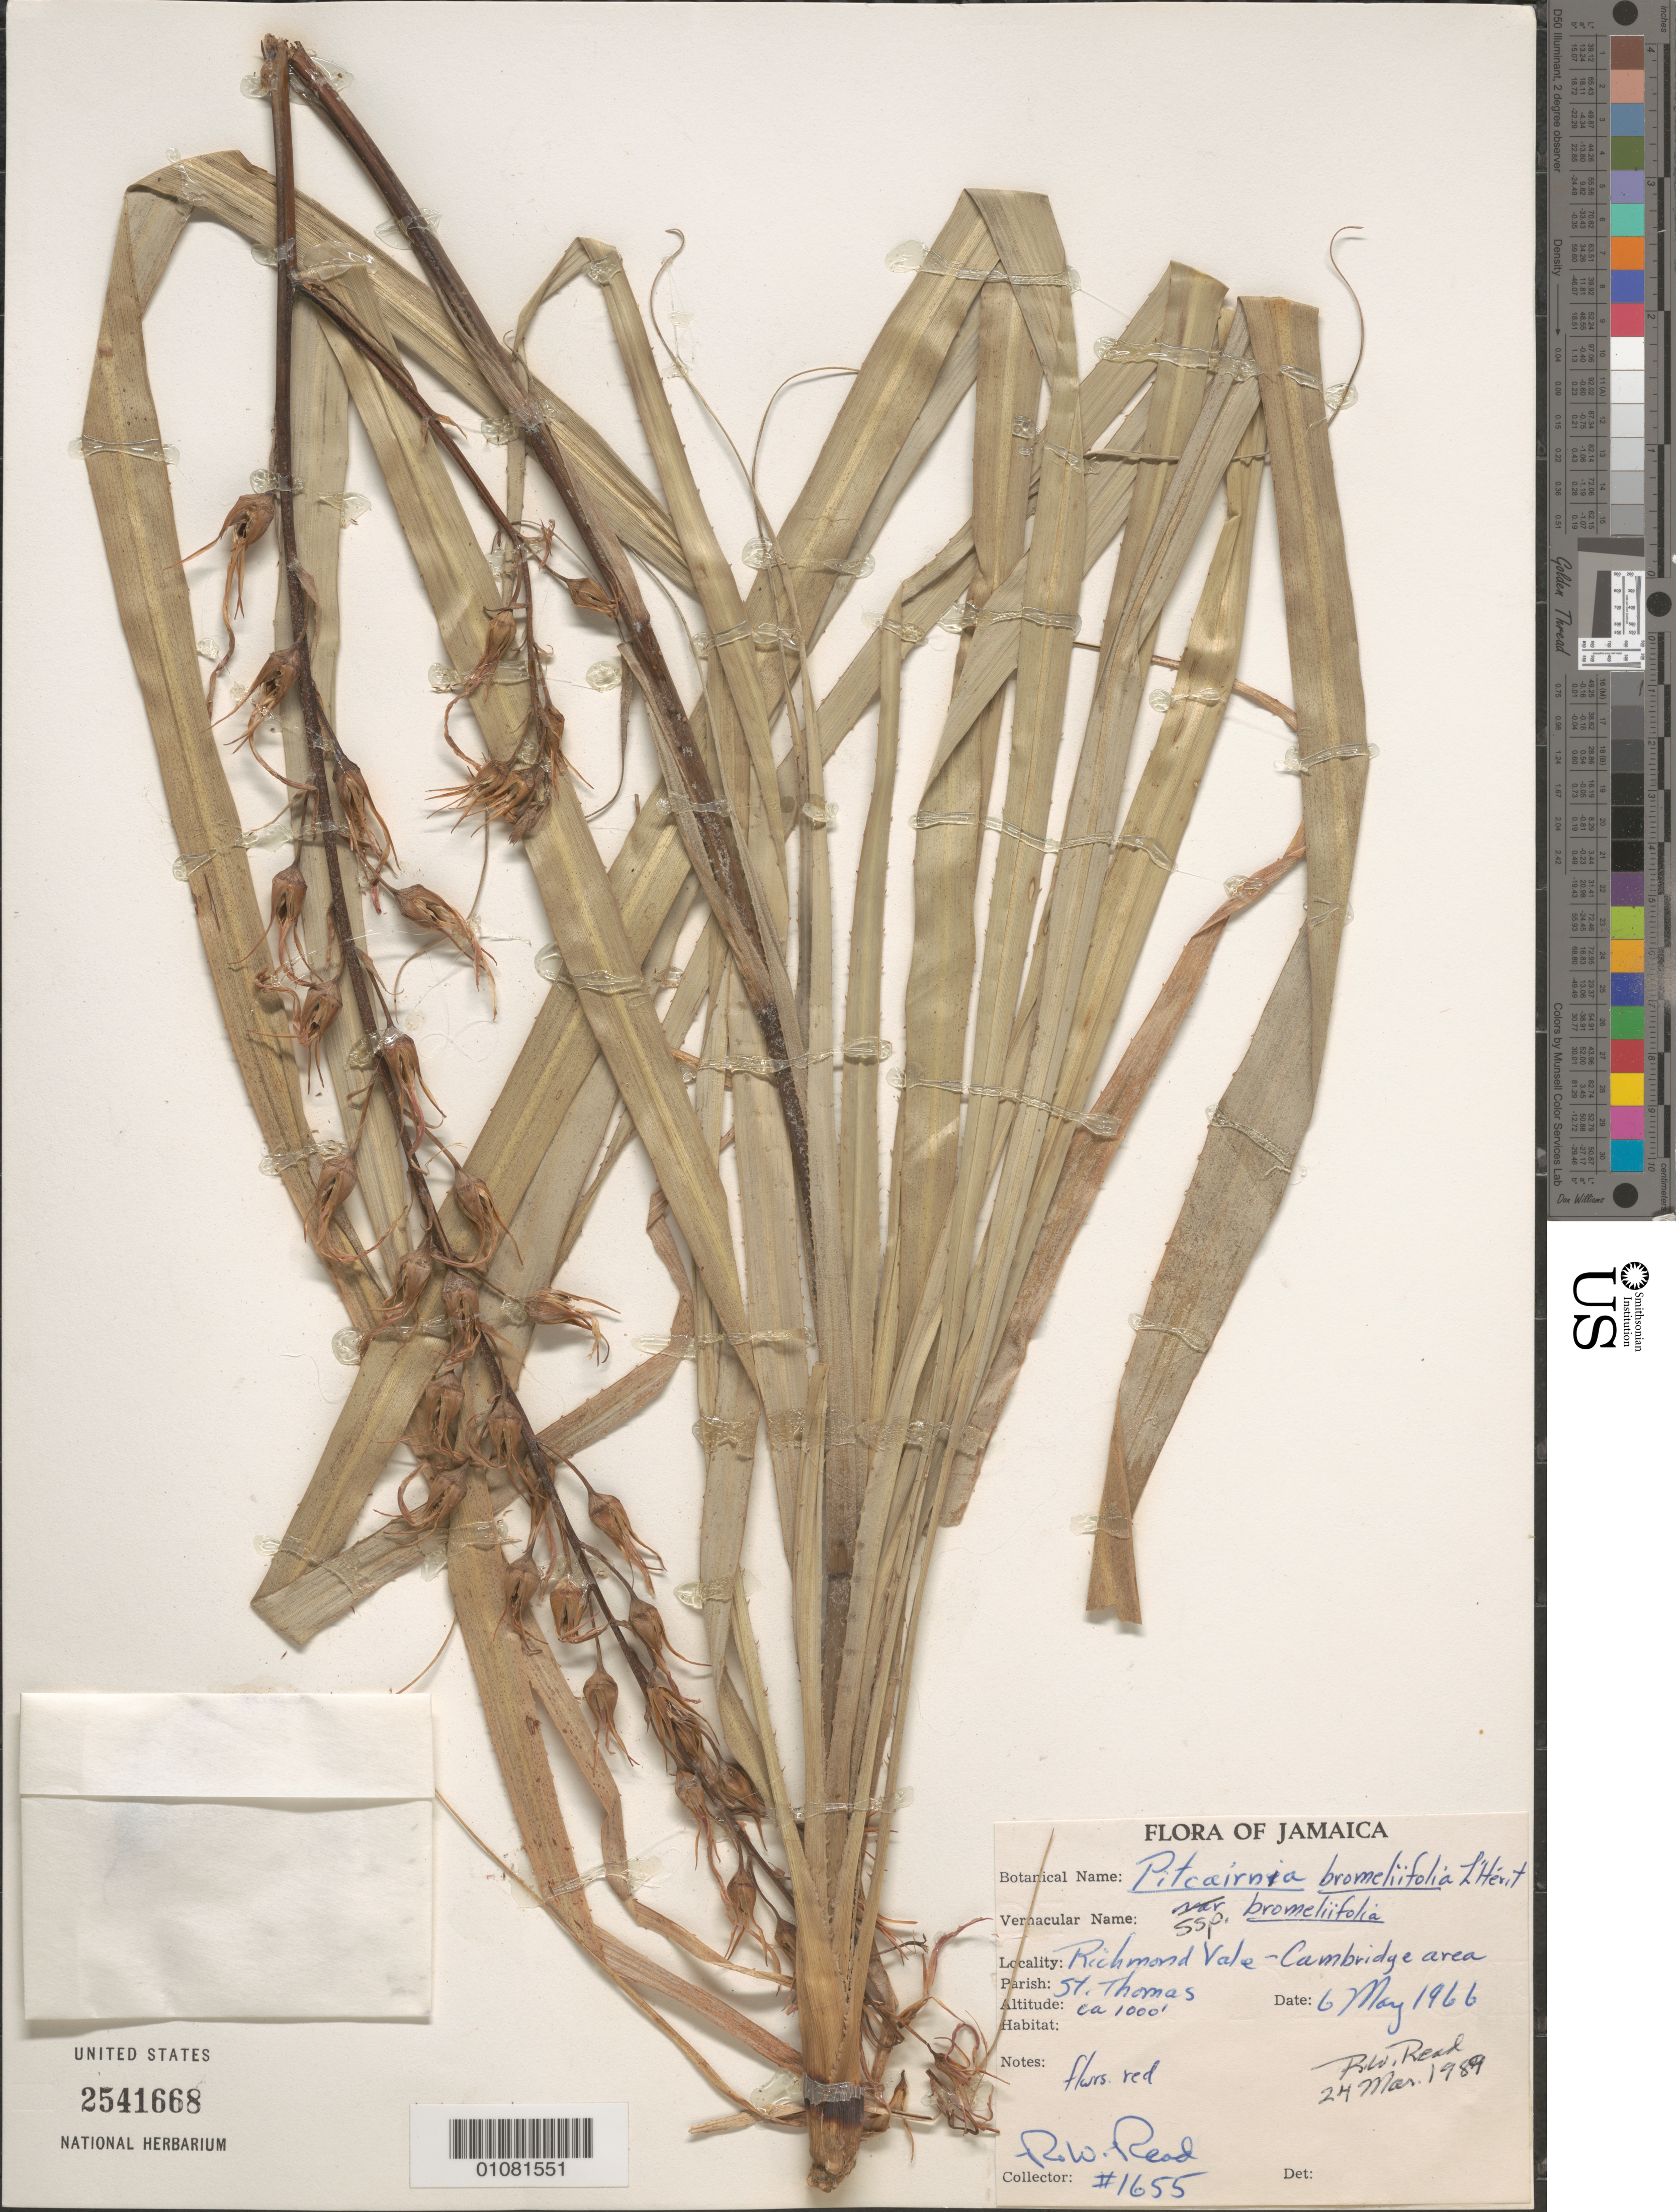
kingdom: Plantae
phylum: Tracheophyta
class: Liliopsida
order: Poales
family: Bromeliaceae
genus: Pitcairnia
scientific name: Pitcairnia bromeliifolia var. bromeliifolia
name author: L'Hér.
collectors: R. W. Read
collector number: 1655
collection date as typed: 06 May 1966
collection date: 1966-05-06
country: Jamaica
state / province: Saint Thomas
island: Jamaica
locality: Richmond Vale - Cambridge area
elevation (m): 305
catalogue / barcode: US 2541668